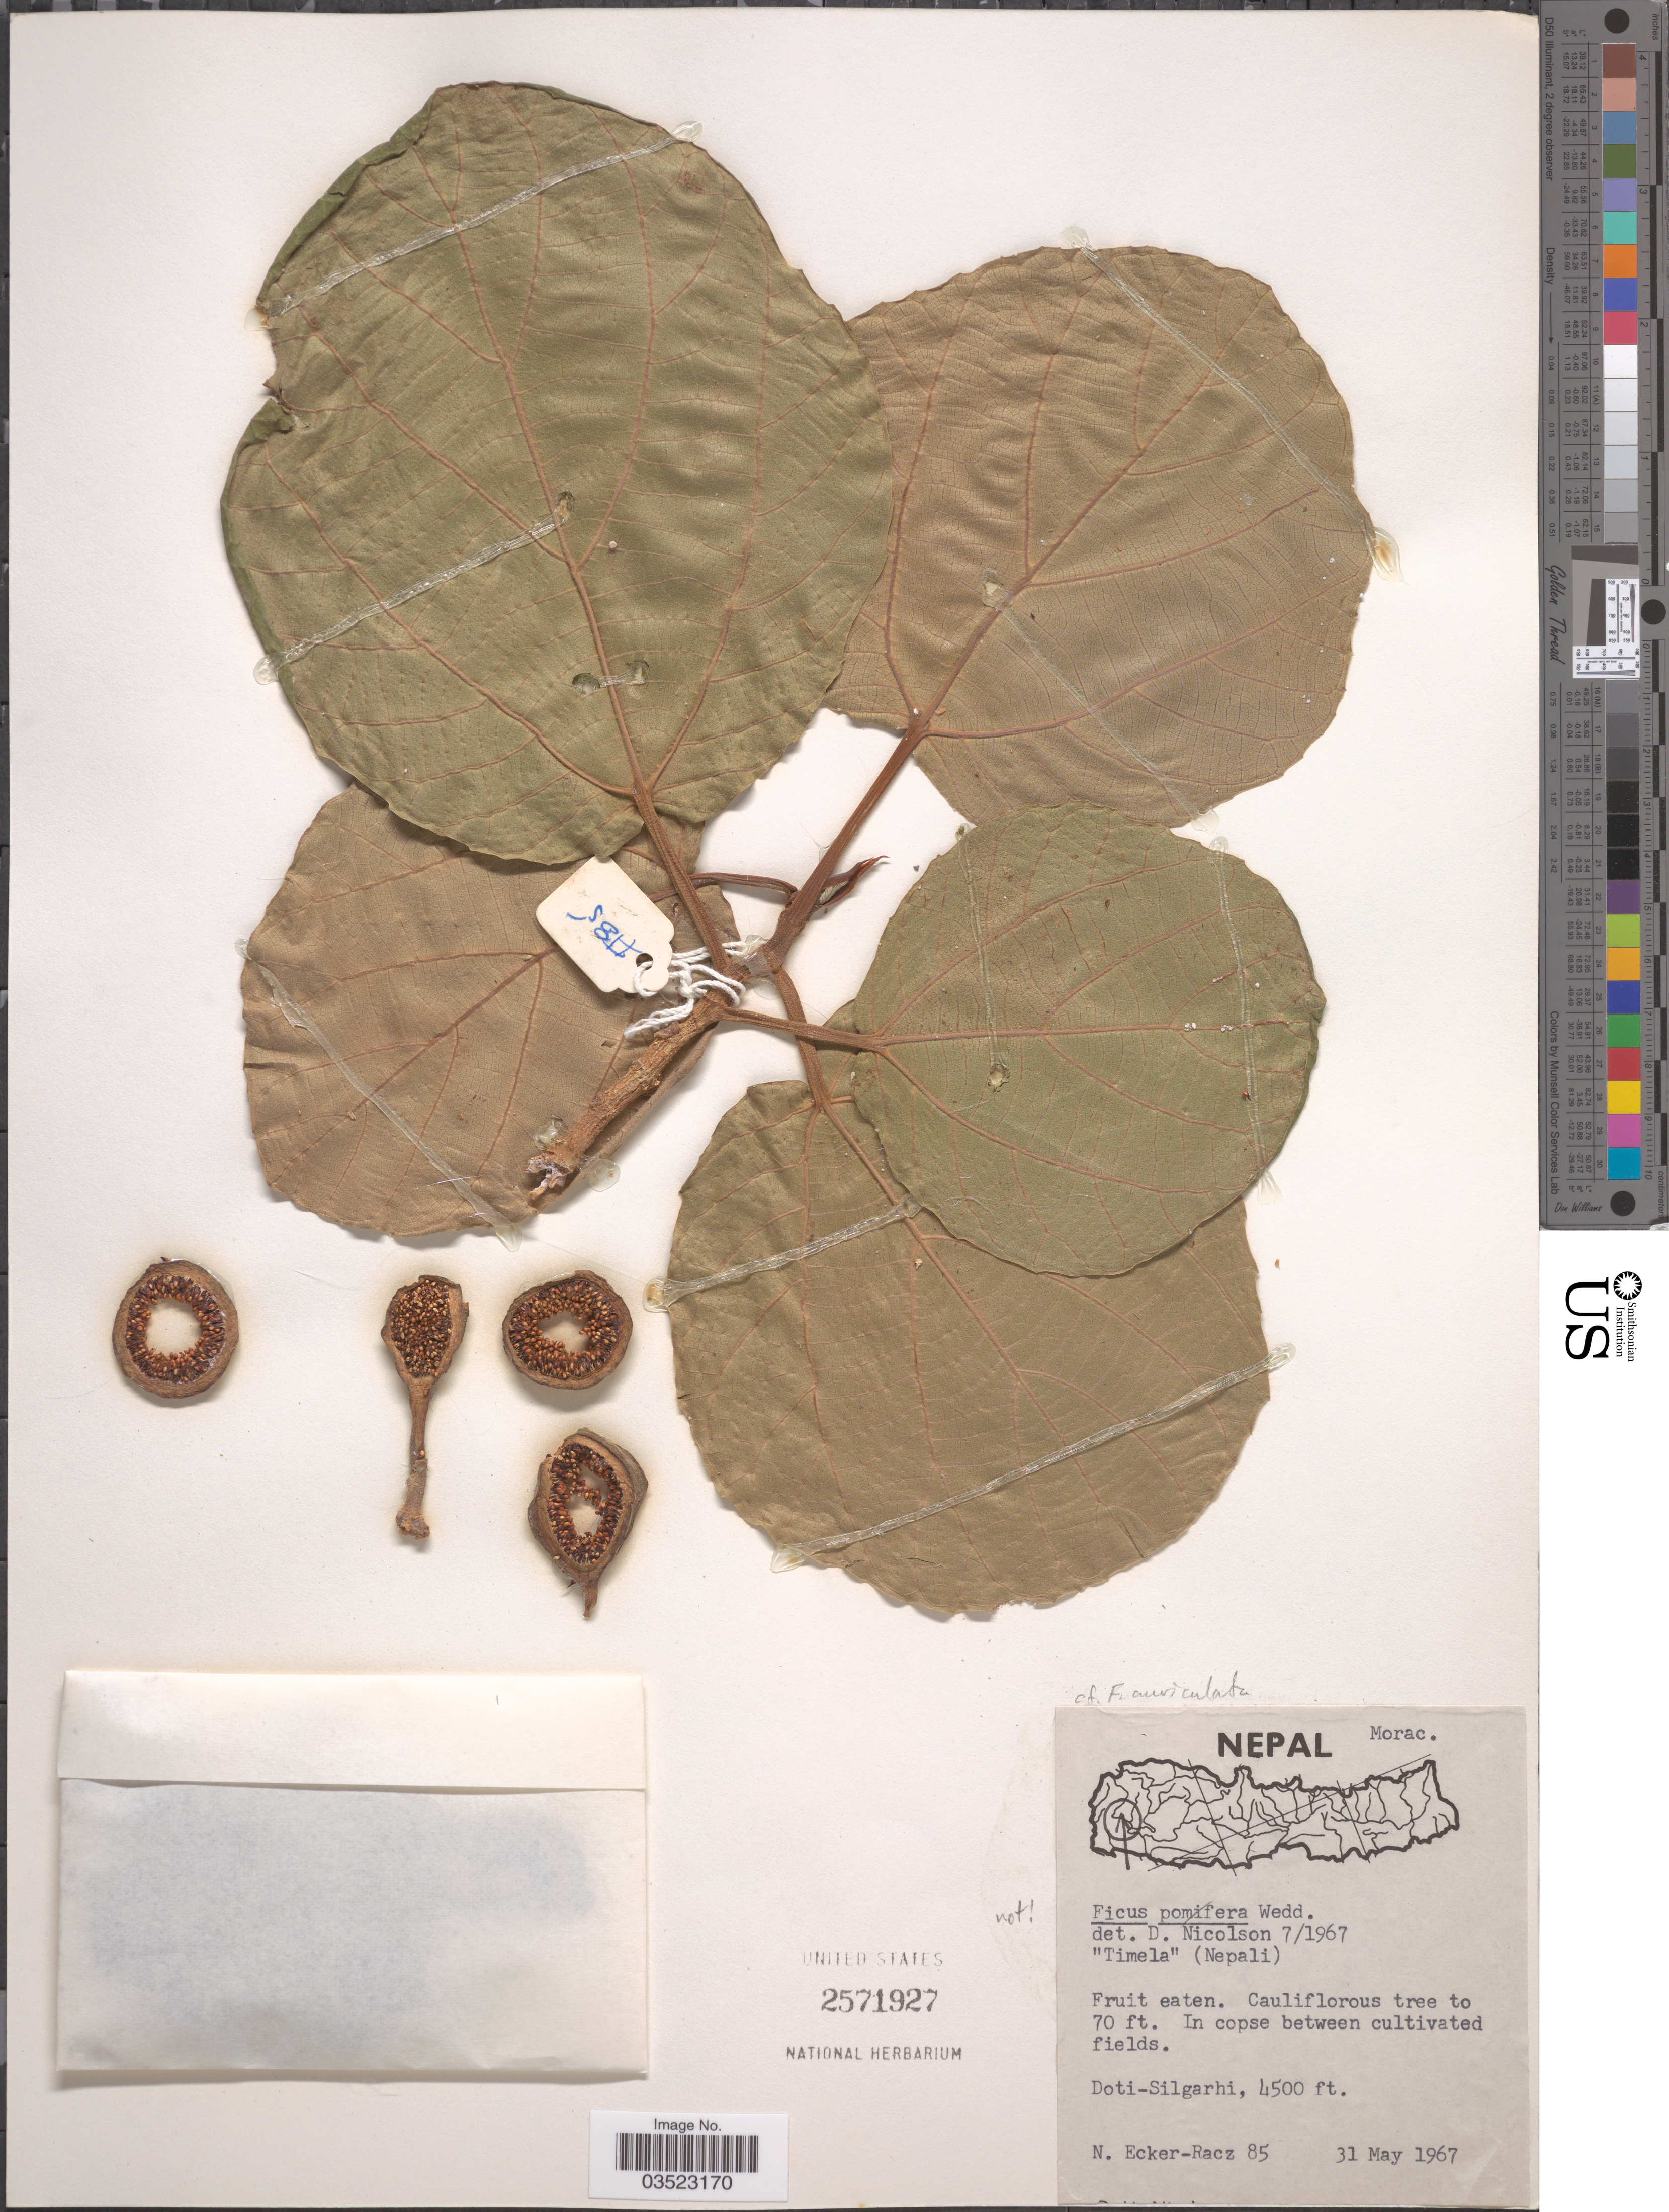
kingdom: Plantae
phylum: Tracheophyta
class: Magnoliopsida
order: Rosales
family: Moraceae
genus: Ficus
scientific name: Ficus sp.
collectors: N. Ecker-Racz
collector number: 85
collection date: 1967-05-31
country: Nepal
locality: In copse between cultivated fields. Doti-Silgarhi.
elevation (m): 1372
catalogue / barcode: US 2571927